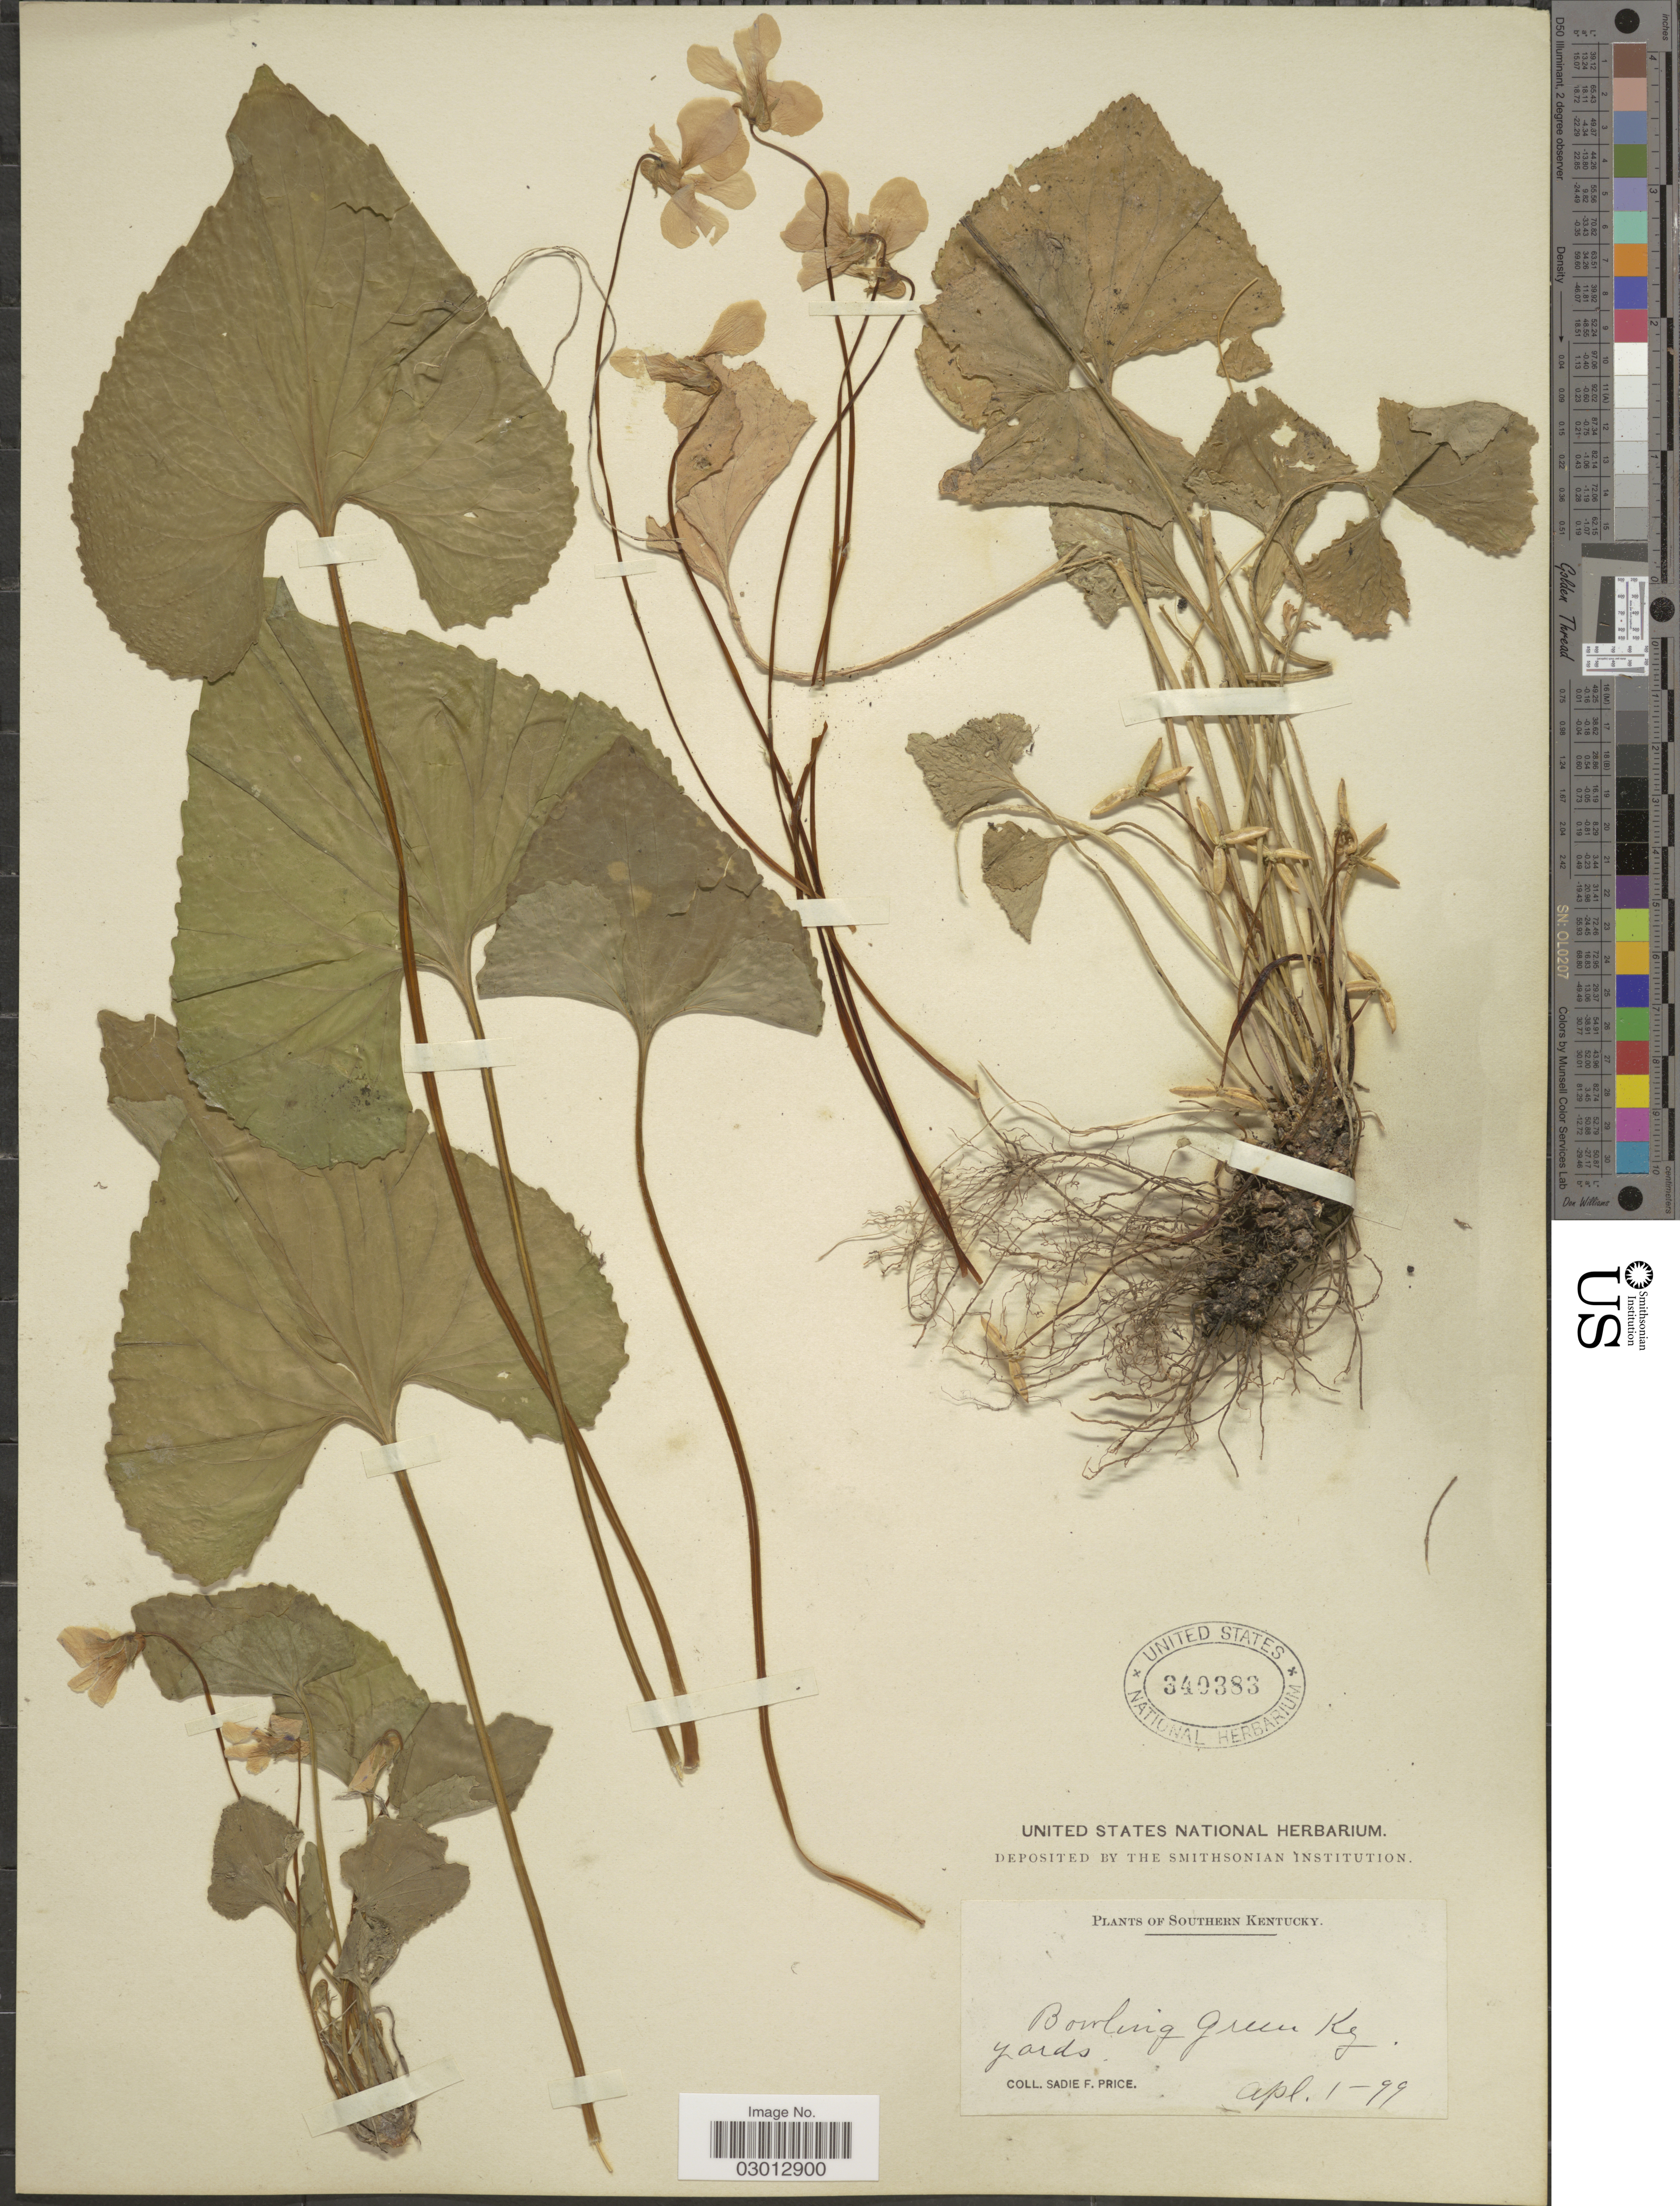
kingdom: Plantae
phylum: Tracheophyta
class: Magnoliopsida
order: Malpighiales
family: Violaceae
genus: Viola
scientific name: Viola papilionacea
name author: Pursh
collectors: S. Price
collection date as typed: Transcribed d/m/y: 1/4/99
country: United States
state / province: Kentucky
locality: Southern Kentucky. Bowling Green Ky. yards.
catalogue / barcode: US 340383